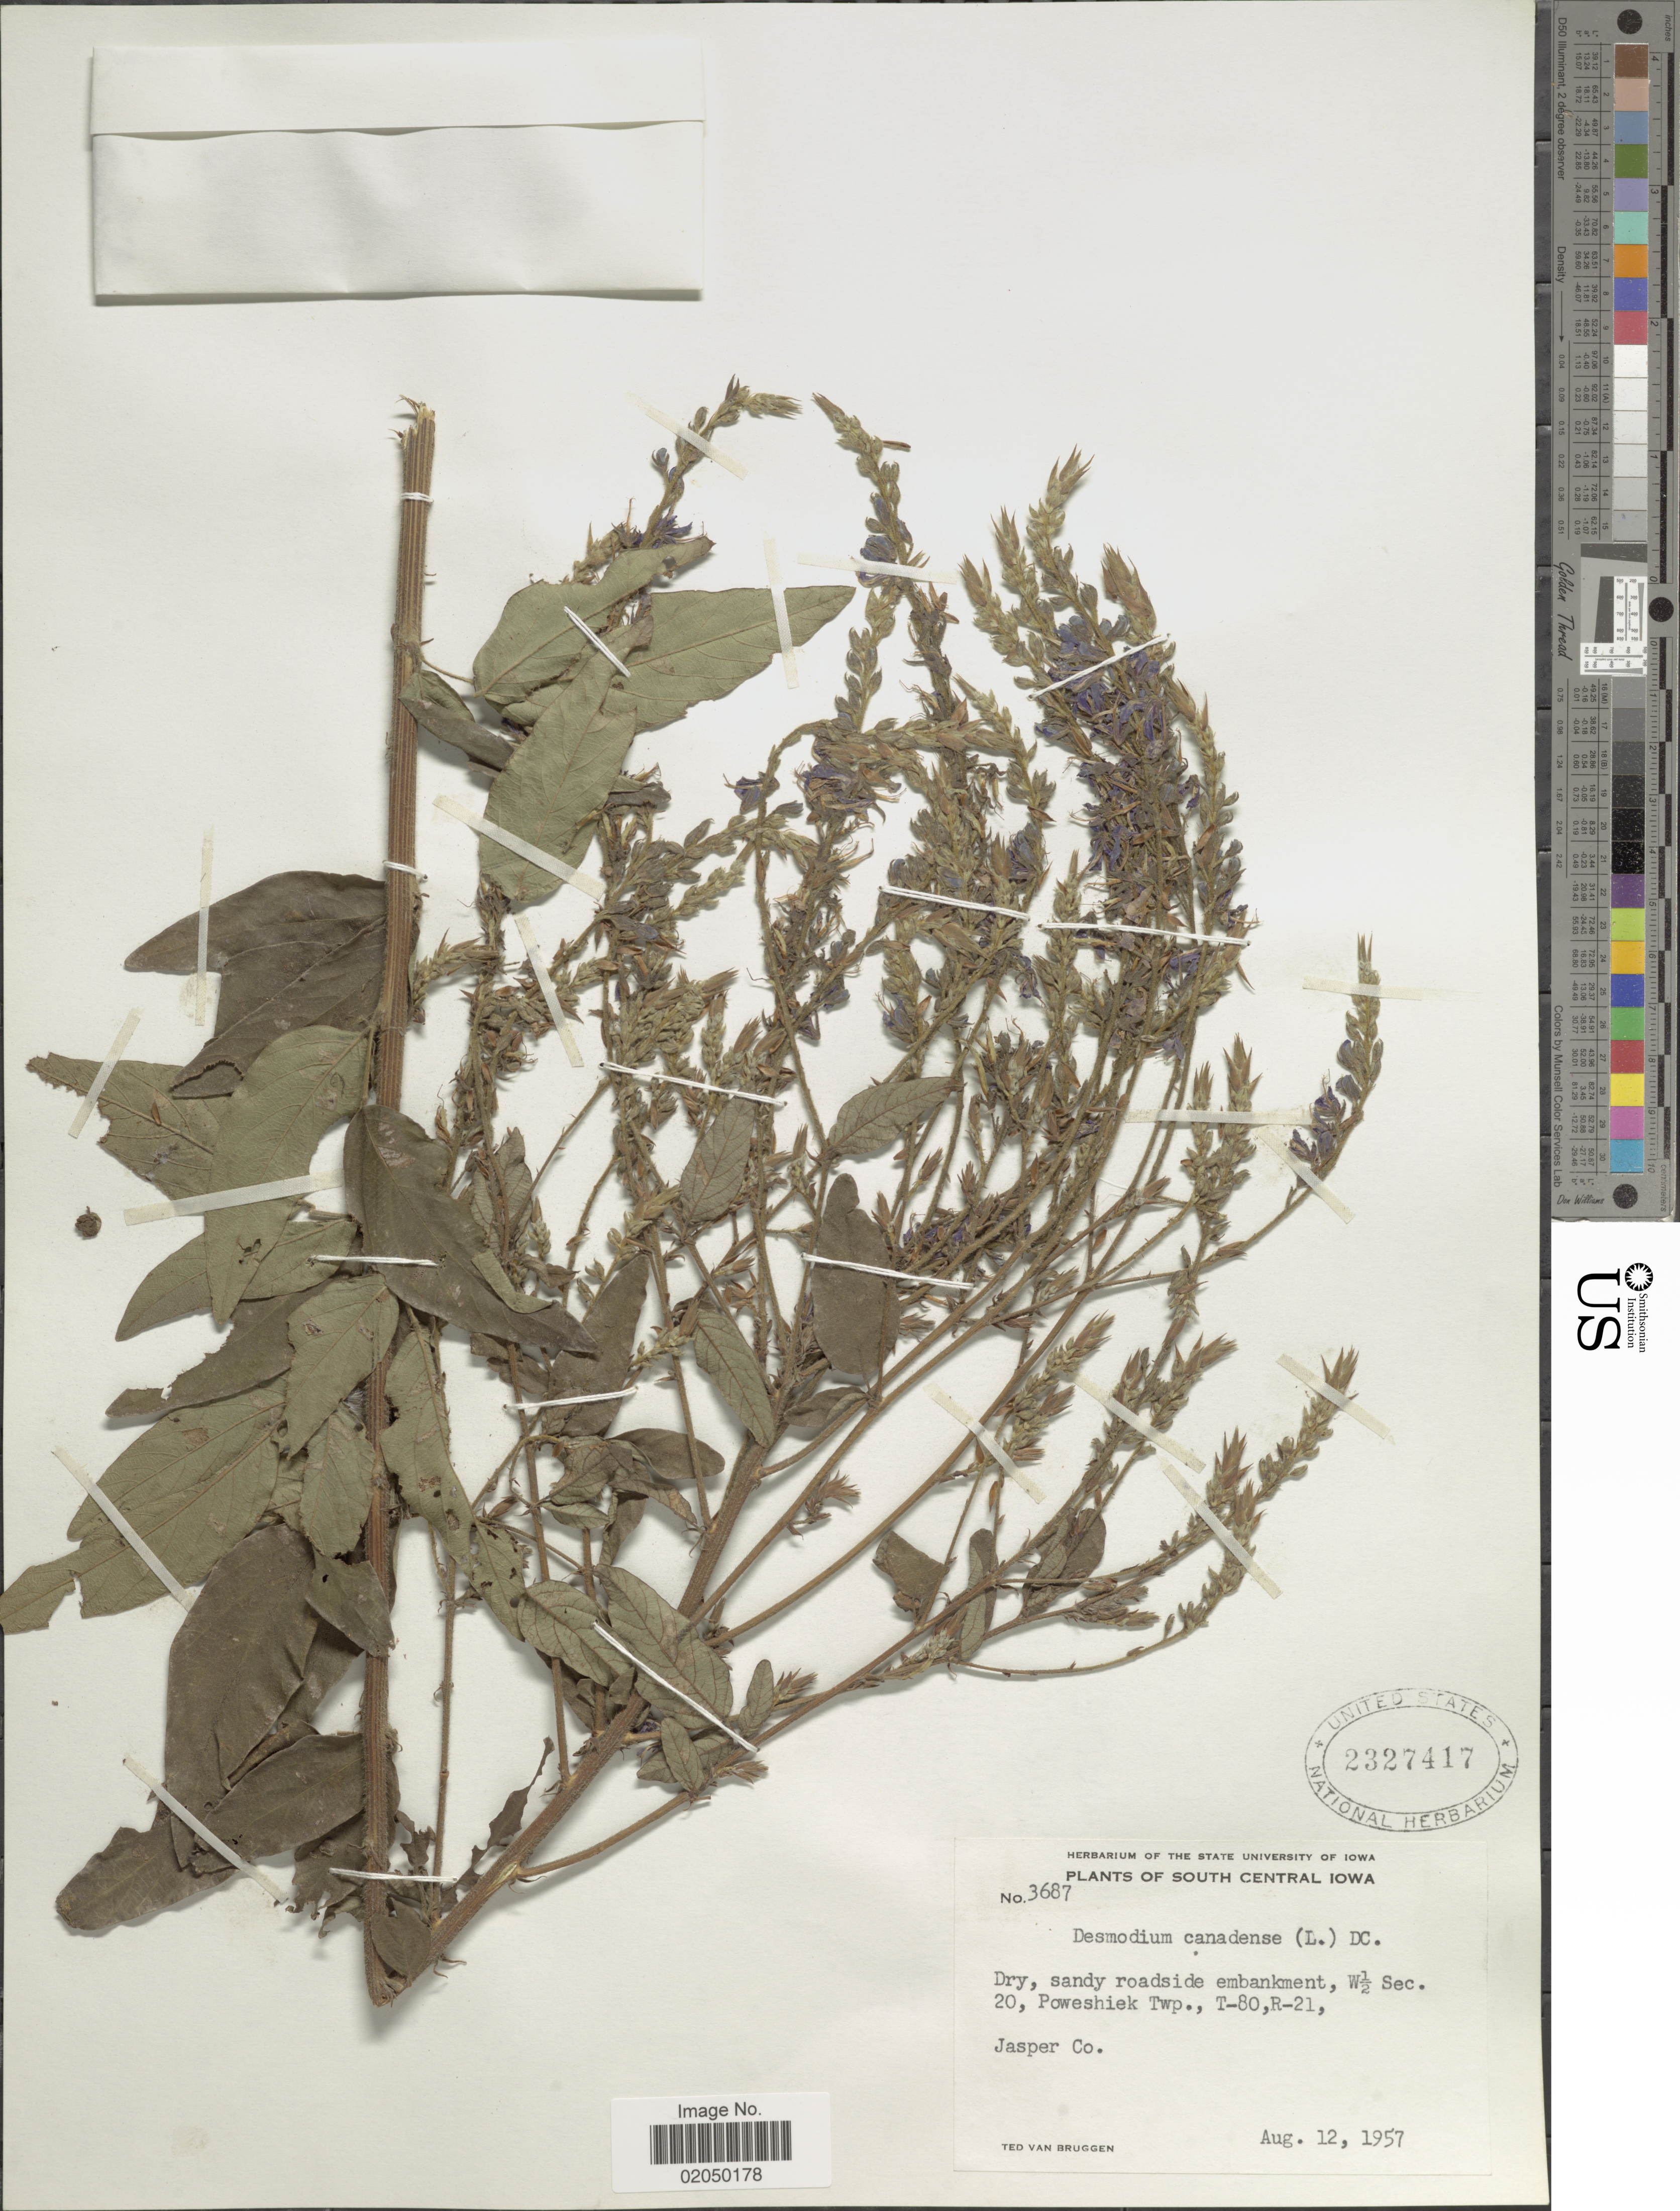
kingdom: Plantae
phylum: Tracheophyta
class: Magnoliopsida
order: Fabales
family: Fabaceae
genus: Desmodium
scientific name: Desmodium canadense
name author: (L.) DC.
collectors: T. van Bruggen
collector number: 3687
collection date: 1957-08-12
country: United States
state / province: Iowa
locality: South Central Iowa, W ½ sec. 20, Poweshiek Twp., T-80, R-21, Jasper Co.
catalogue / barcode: US 2327417